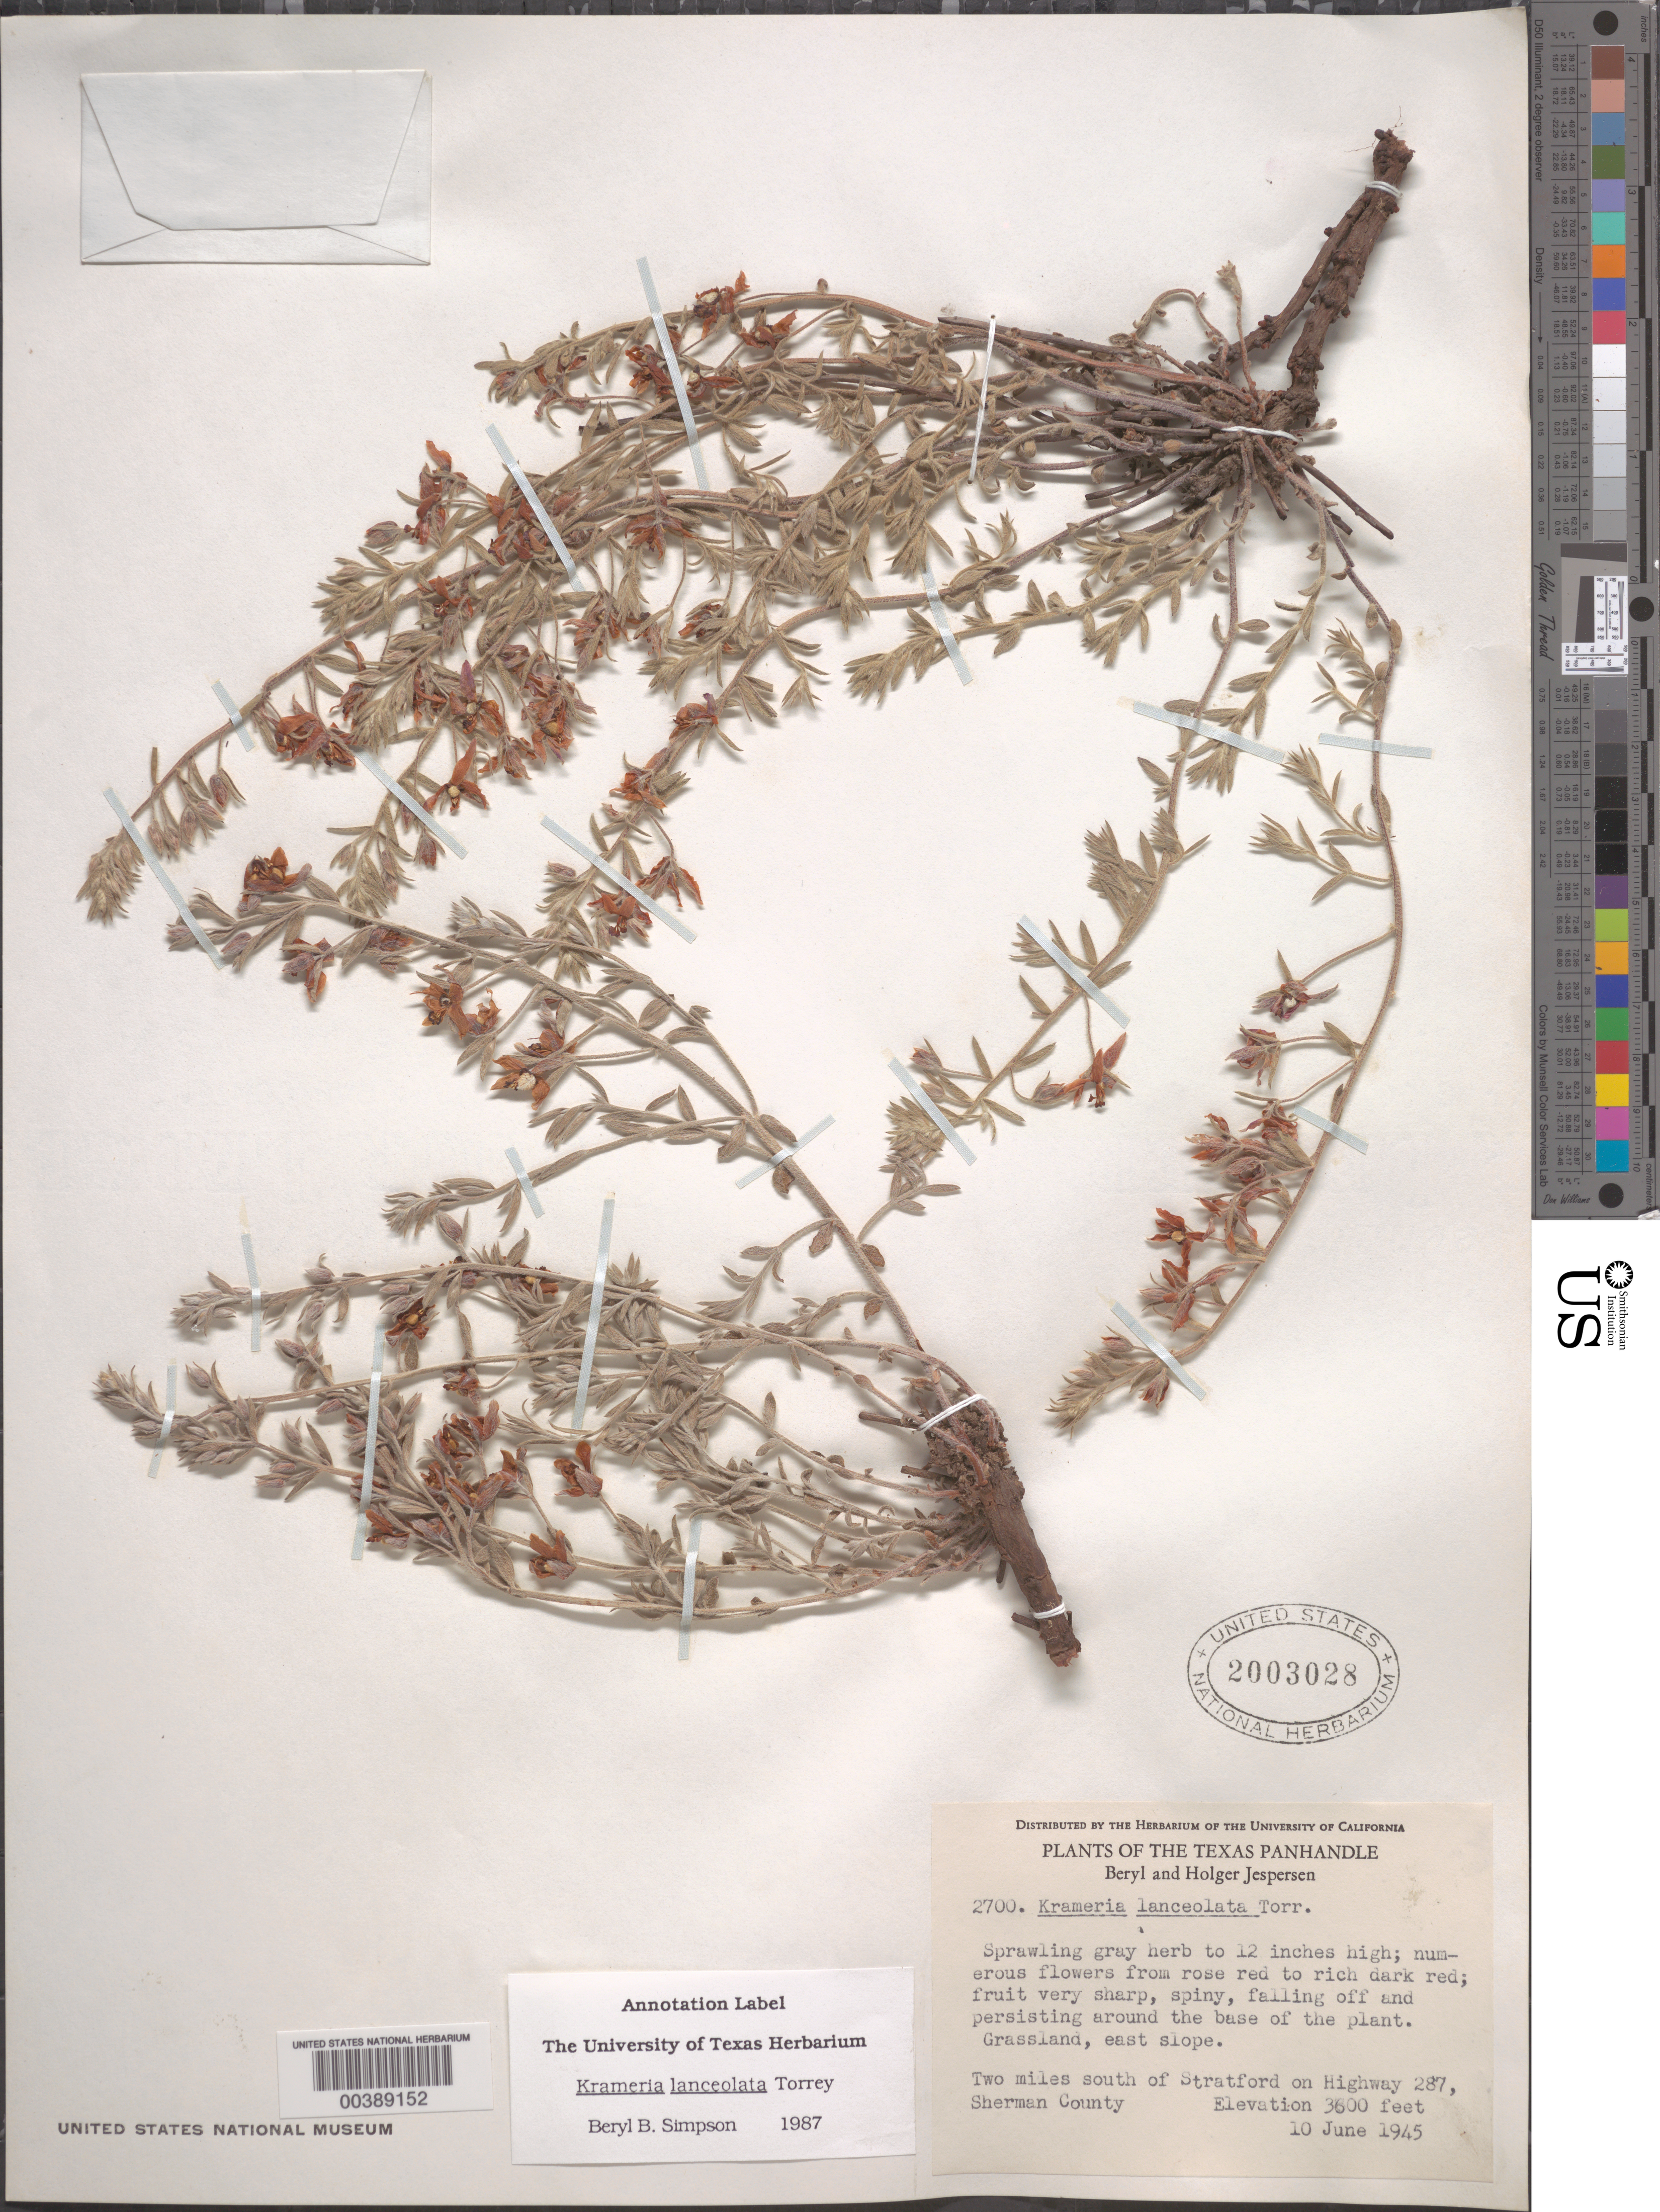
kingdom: Plantae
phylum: Tracheophyta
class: Magnoliopsida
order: Zygophyllales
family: Krameriaceae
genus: Krameria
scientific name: Krameria lanceolata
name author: Torr.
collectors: B. Jespersen & H. Jespersen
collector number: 2700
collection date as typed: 10 Jun 1945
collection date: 1945-06-10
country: United States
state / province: Texas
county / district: Sherman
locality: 2 mi s of stratford on highway 287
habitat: Grassland, e slope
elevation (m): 1097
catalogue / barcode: US 2003028